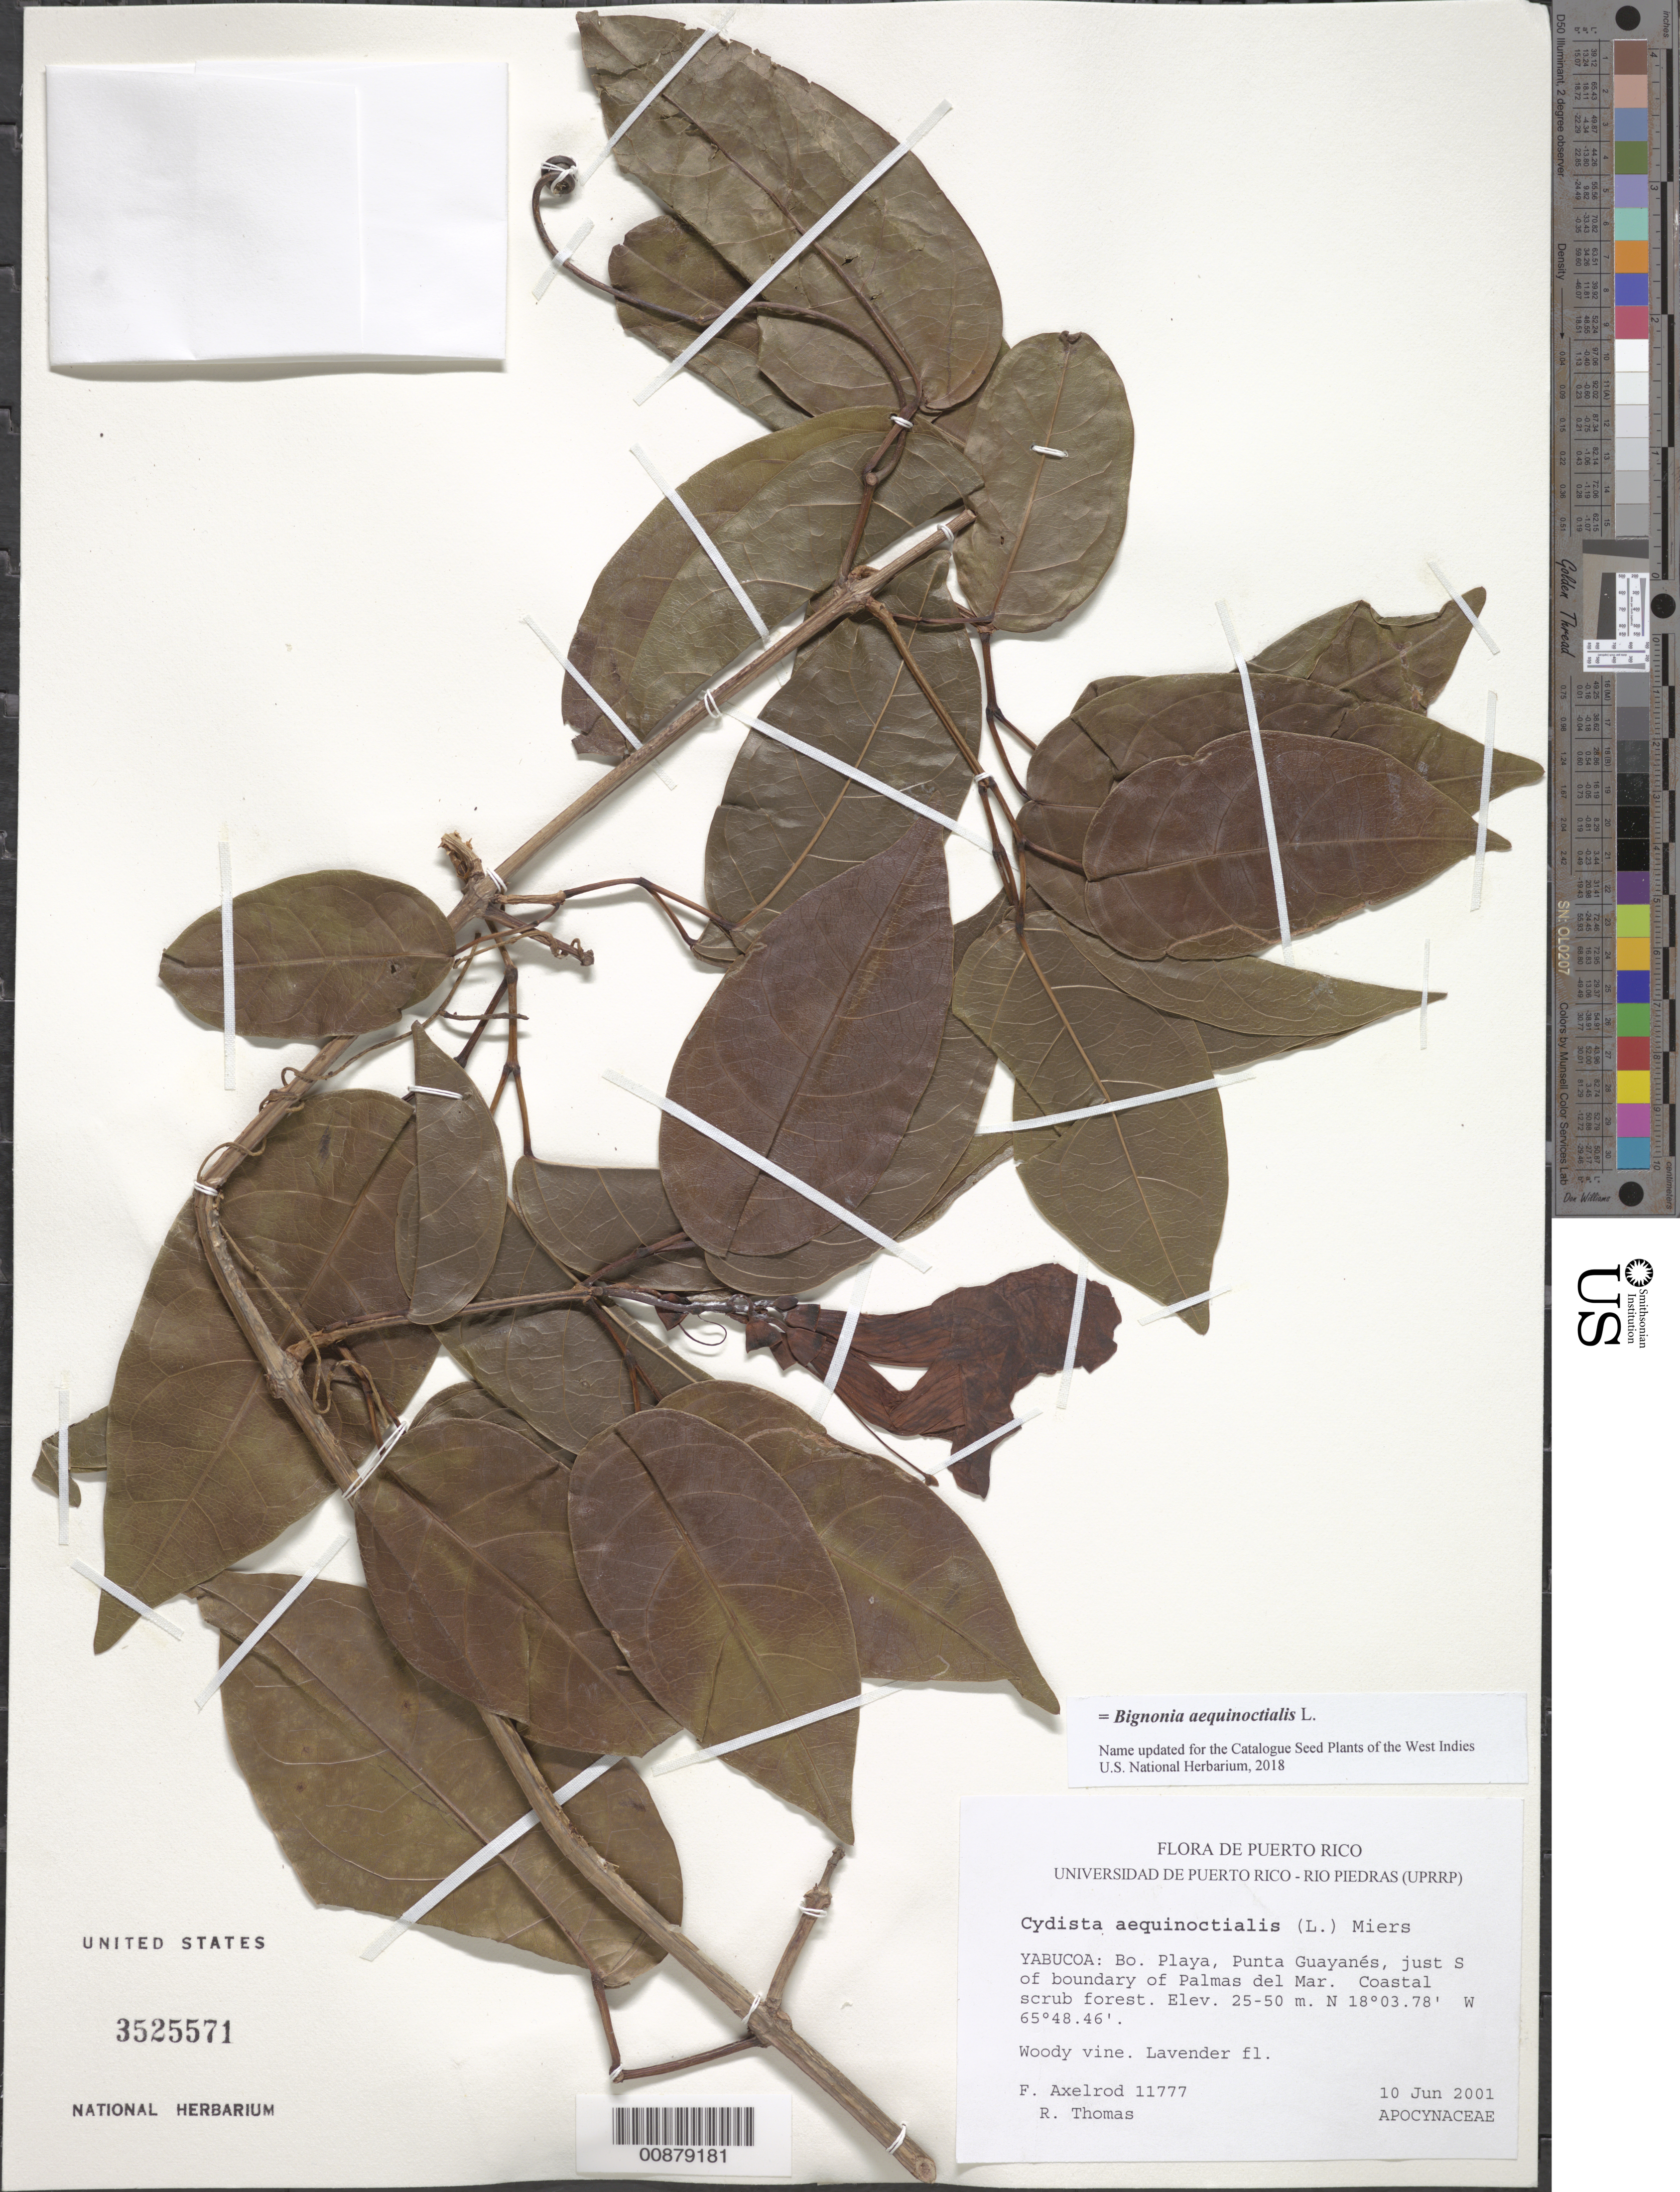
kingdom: Plantae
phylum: Tracheophyta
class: Magnoliopsida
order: Lamiales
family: Bignoniaceae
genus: Bignonia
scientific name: Bignonia aequinoctialis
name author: L.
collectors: F. S. Axelrod & R. Thomas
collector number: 11777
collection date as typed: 10 Jun 2001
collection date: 2001-06-10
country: Puerto Rico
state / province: Yabucoa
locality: Bo. Playa, Punta Guayanés, just S of boundary of Palmas del Mar.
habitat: Coastal scrub forest.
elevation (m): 25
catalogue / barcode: US 3525571